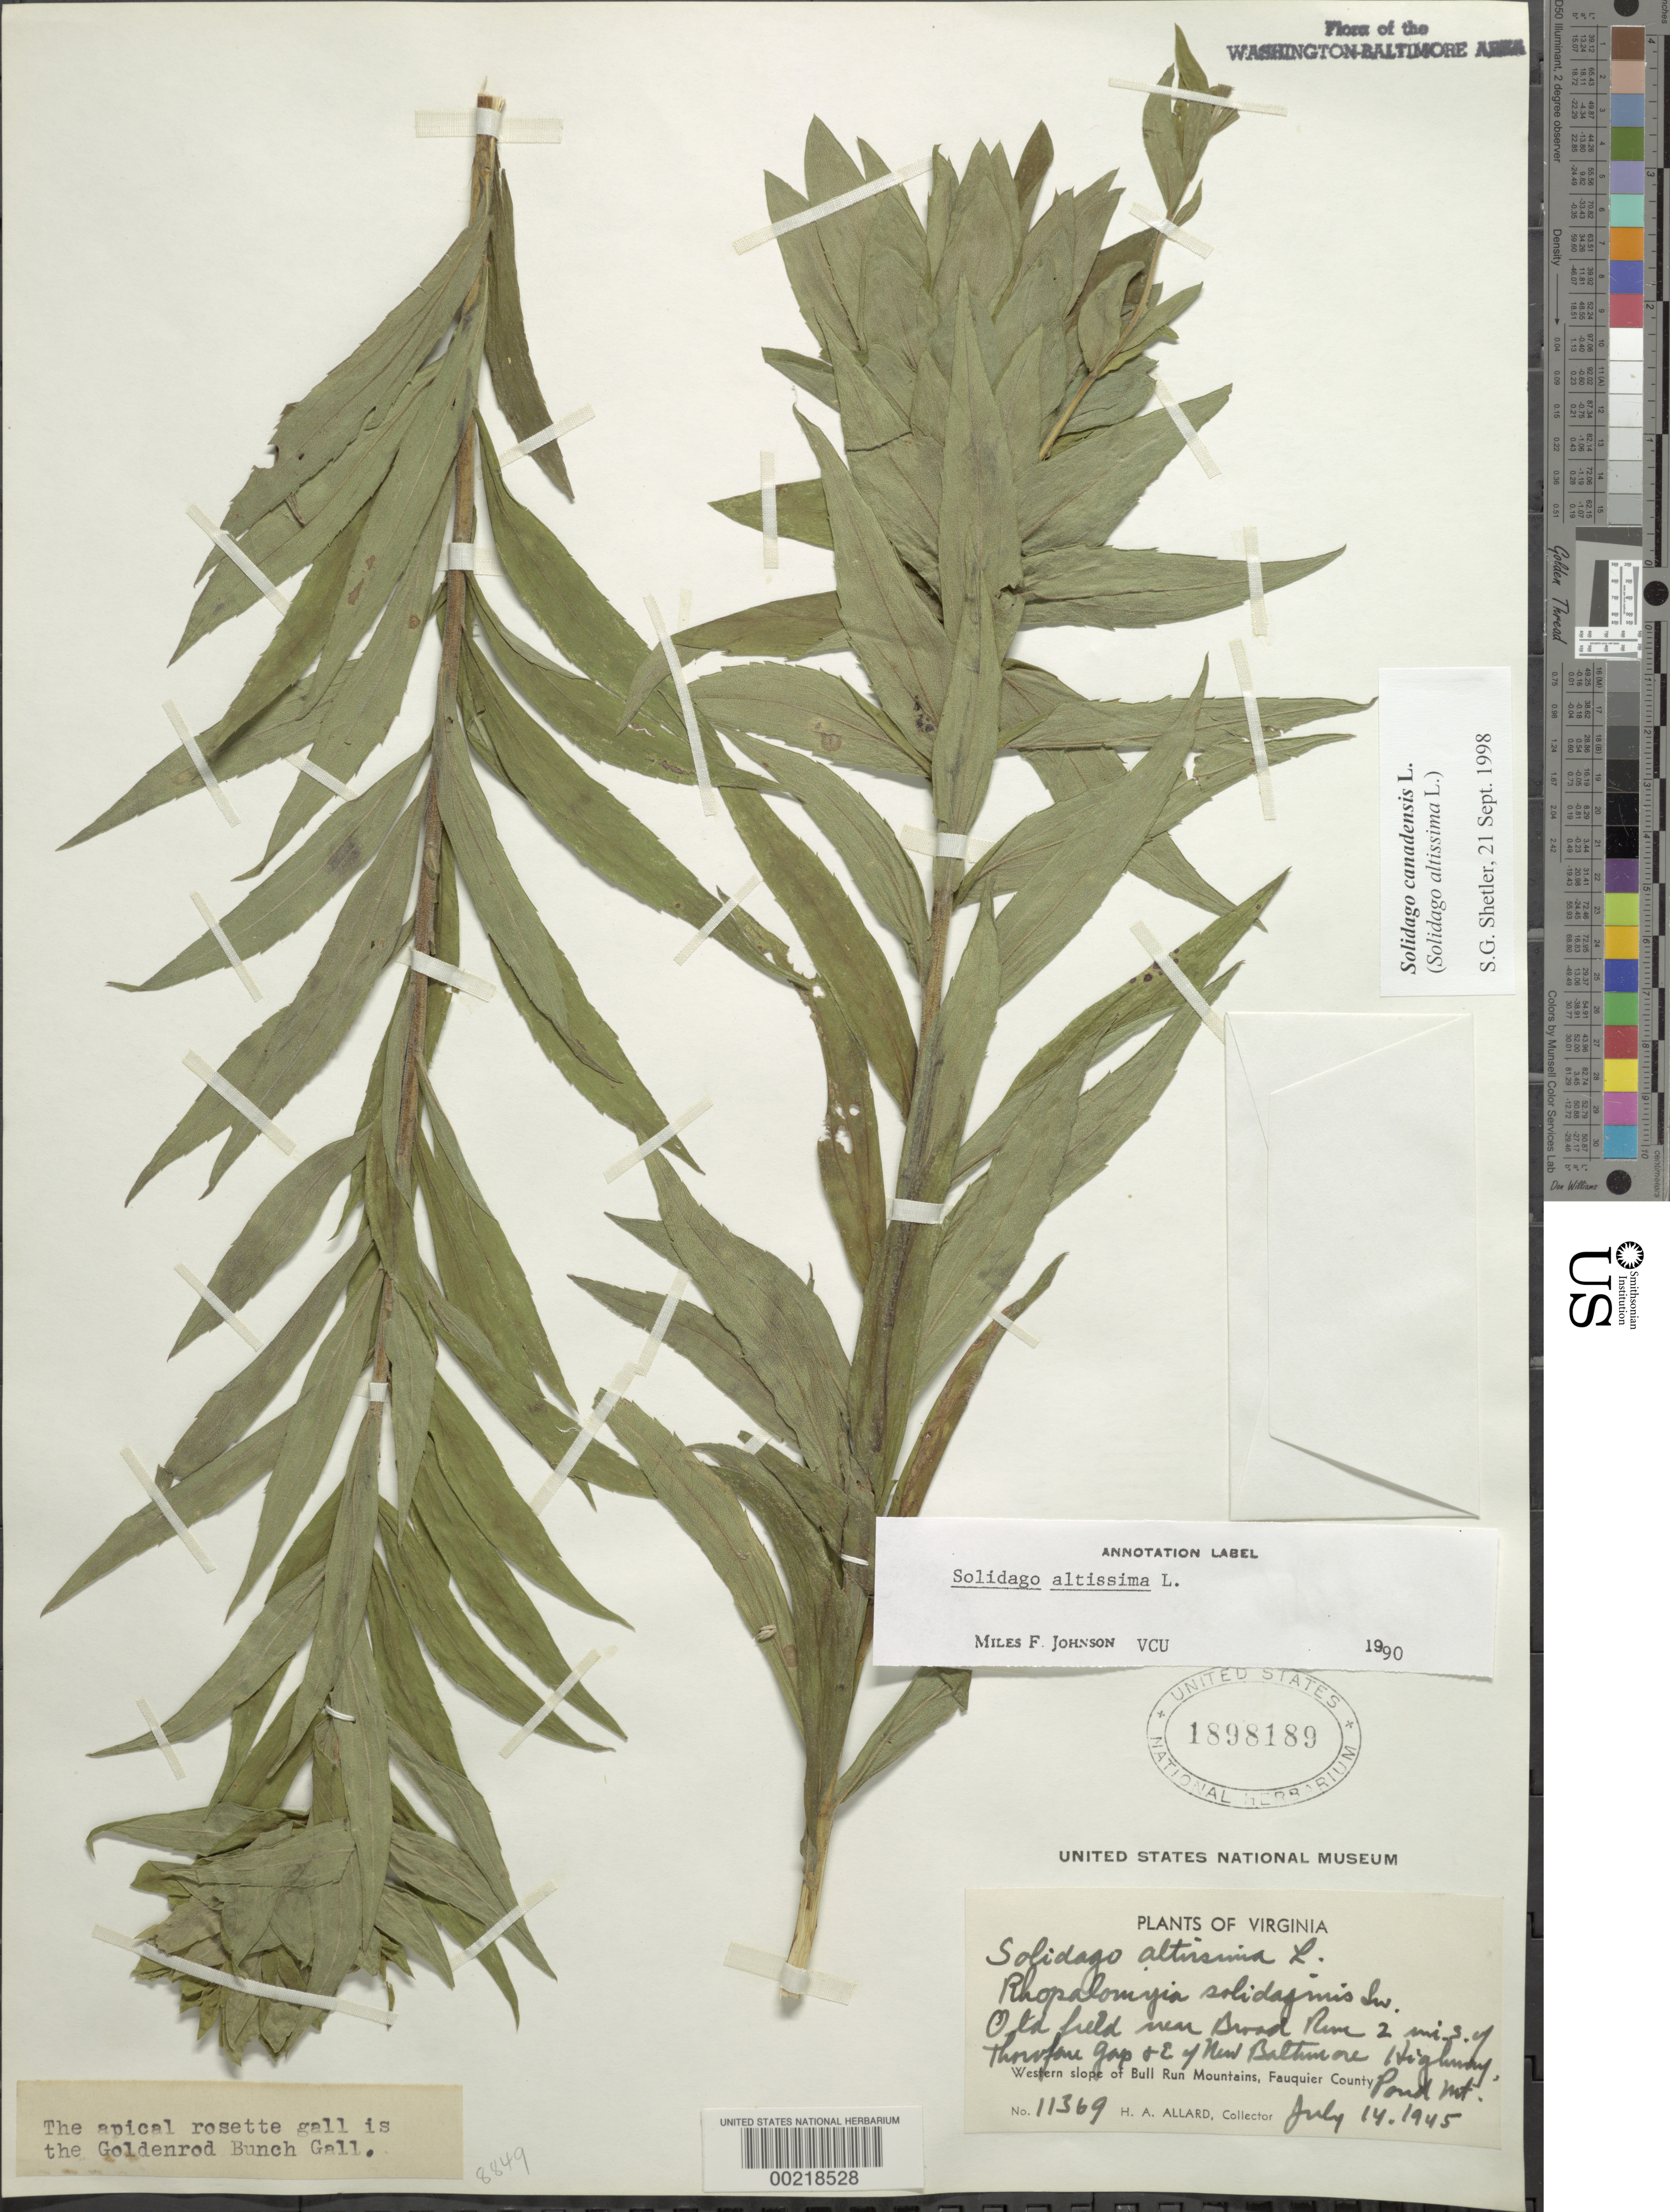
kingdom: Plantae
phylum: Tracheophyta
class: Magnoliopsida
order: Asterales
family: Asteraceae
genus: Solidago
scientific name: Solidago canadensis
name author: L.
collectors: H. A. Allard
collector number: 11369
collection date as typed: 14 Jul 1945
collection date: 1945-07-14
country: United States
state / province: Virginia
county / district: Fauquier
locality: South of Thorofare Gap Pond Mountain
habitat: Low ground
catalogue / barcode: US 1898189